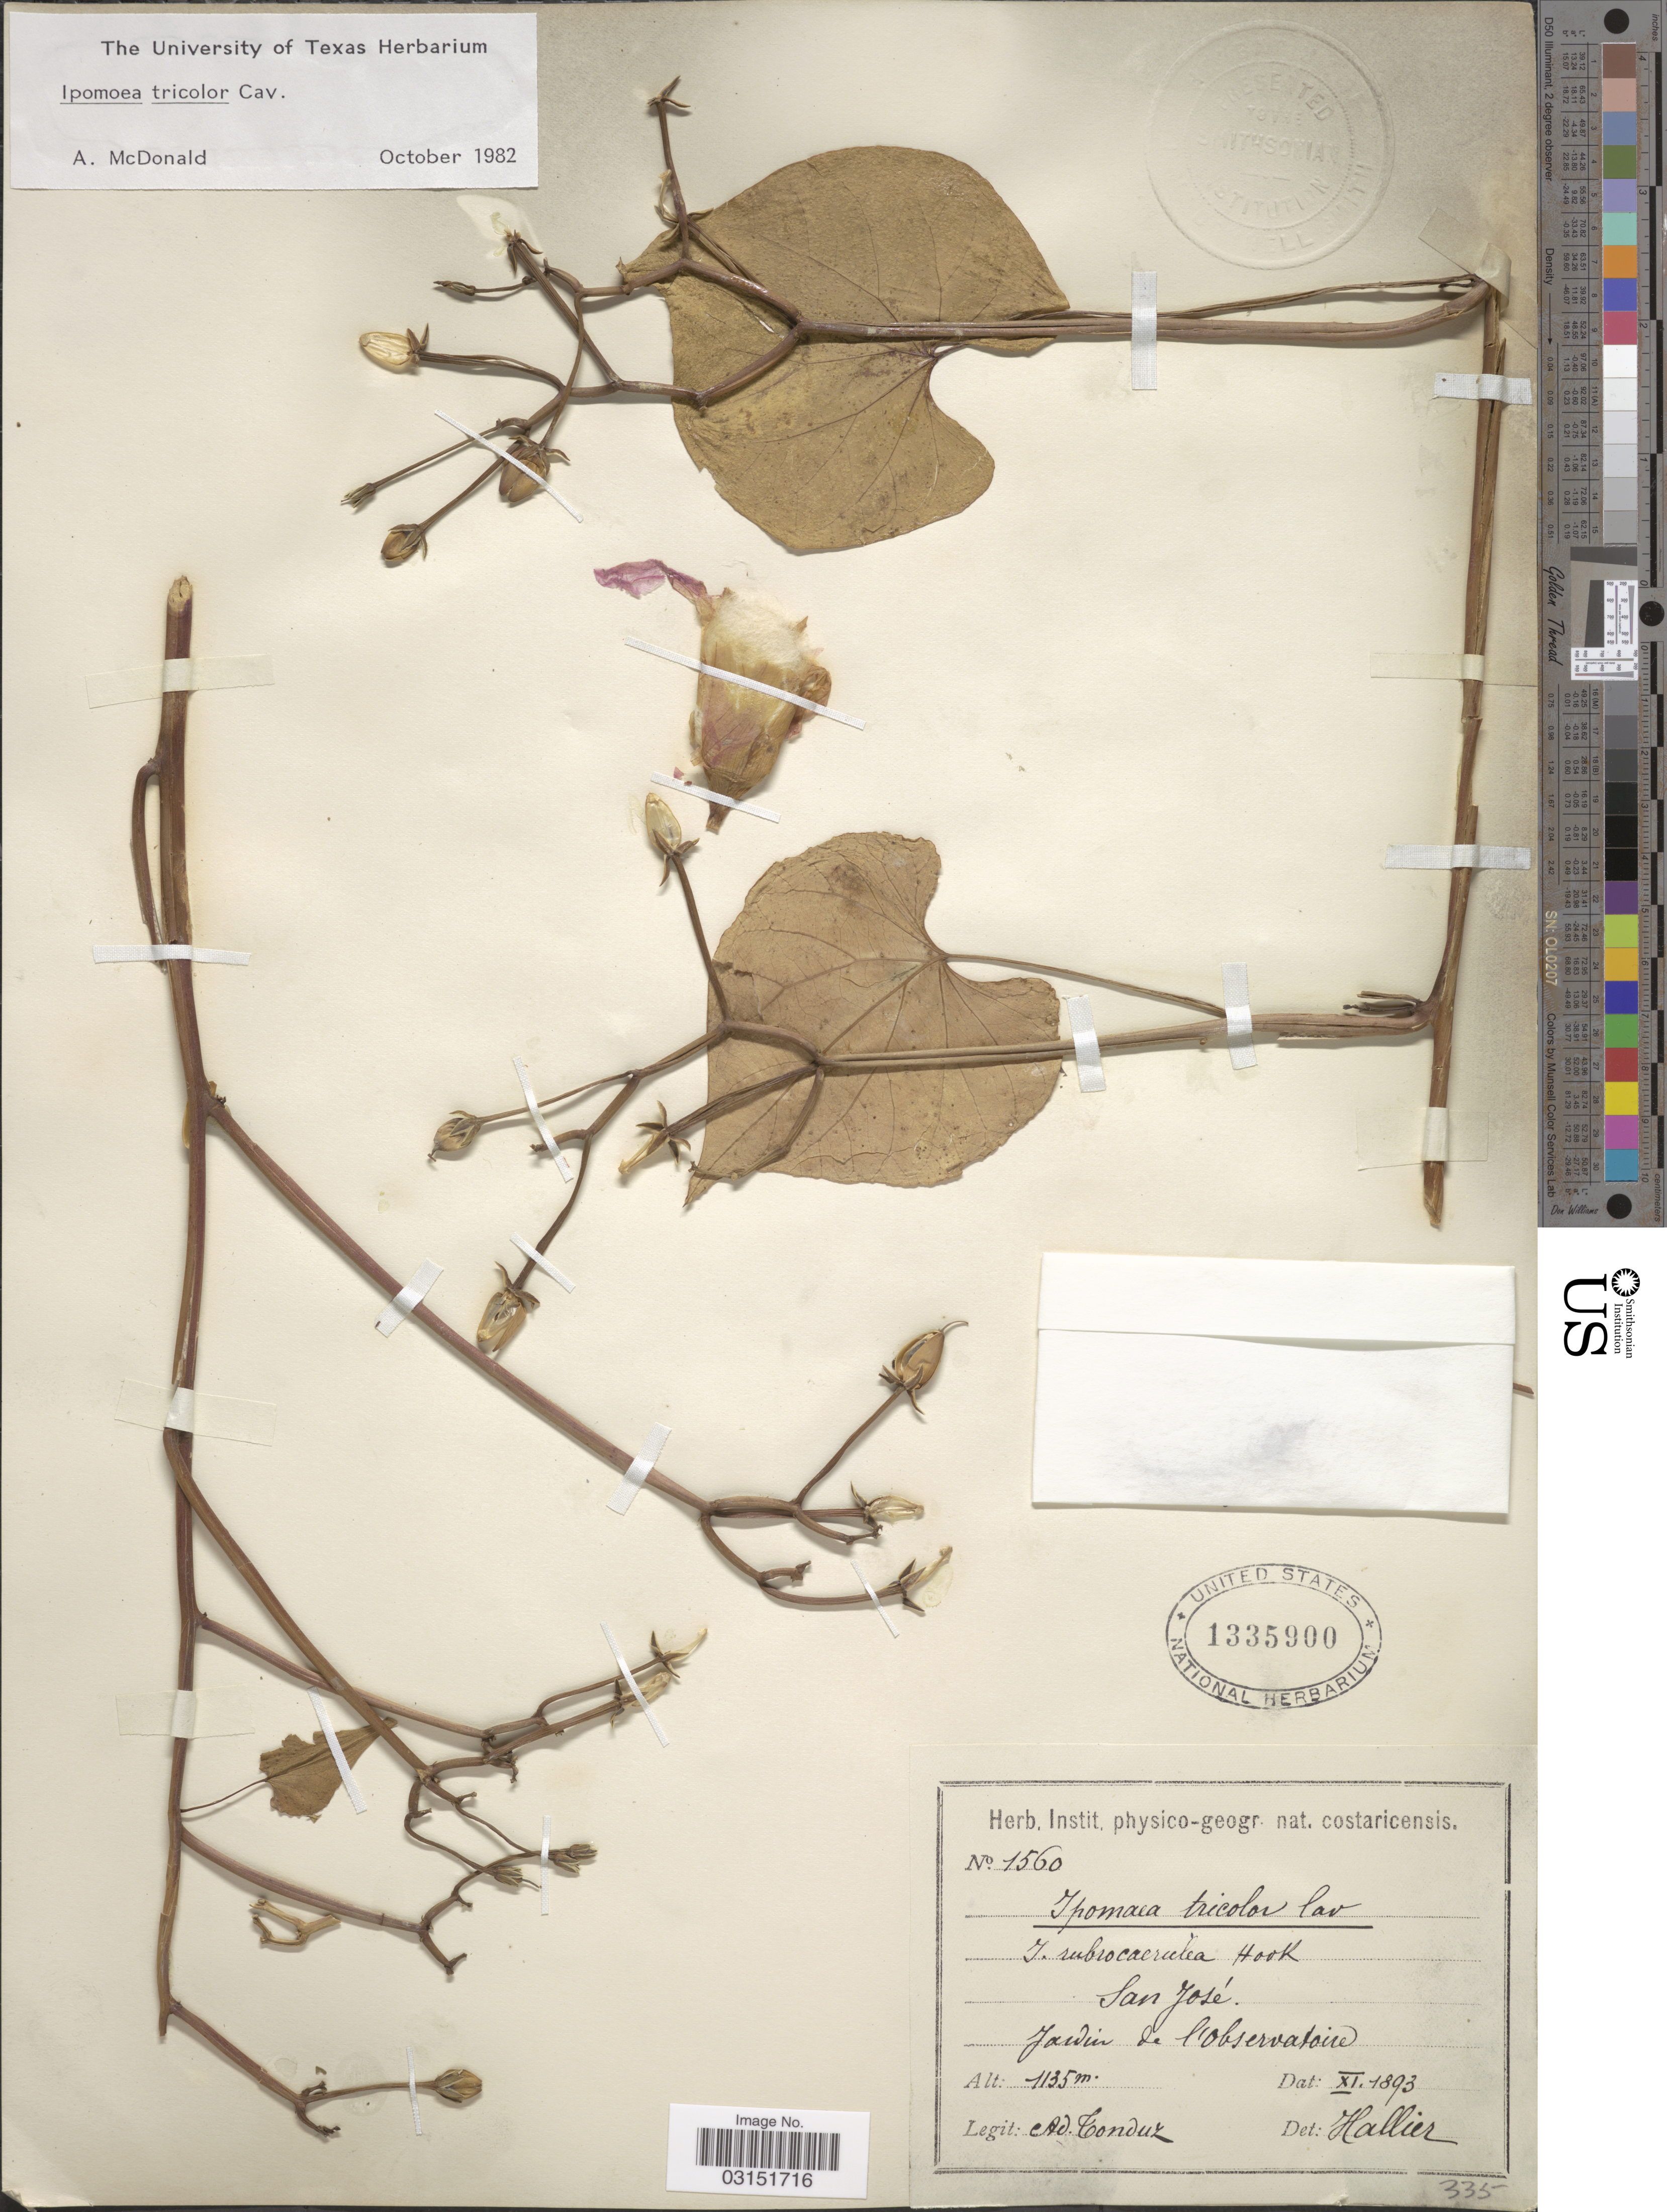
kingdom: Plantae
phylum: Tracheophyta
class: Magnoliopsida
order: Solanales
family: Convolvulaceae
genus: Ipomoea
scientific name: Ipomoea tricolor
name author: Cav.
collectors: A. Tonduz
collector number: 1560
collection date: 1893-11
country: Costa Rica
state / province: San José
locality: Jardin de l'Observatoire.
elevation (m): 1135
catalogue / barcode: US 1335900